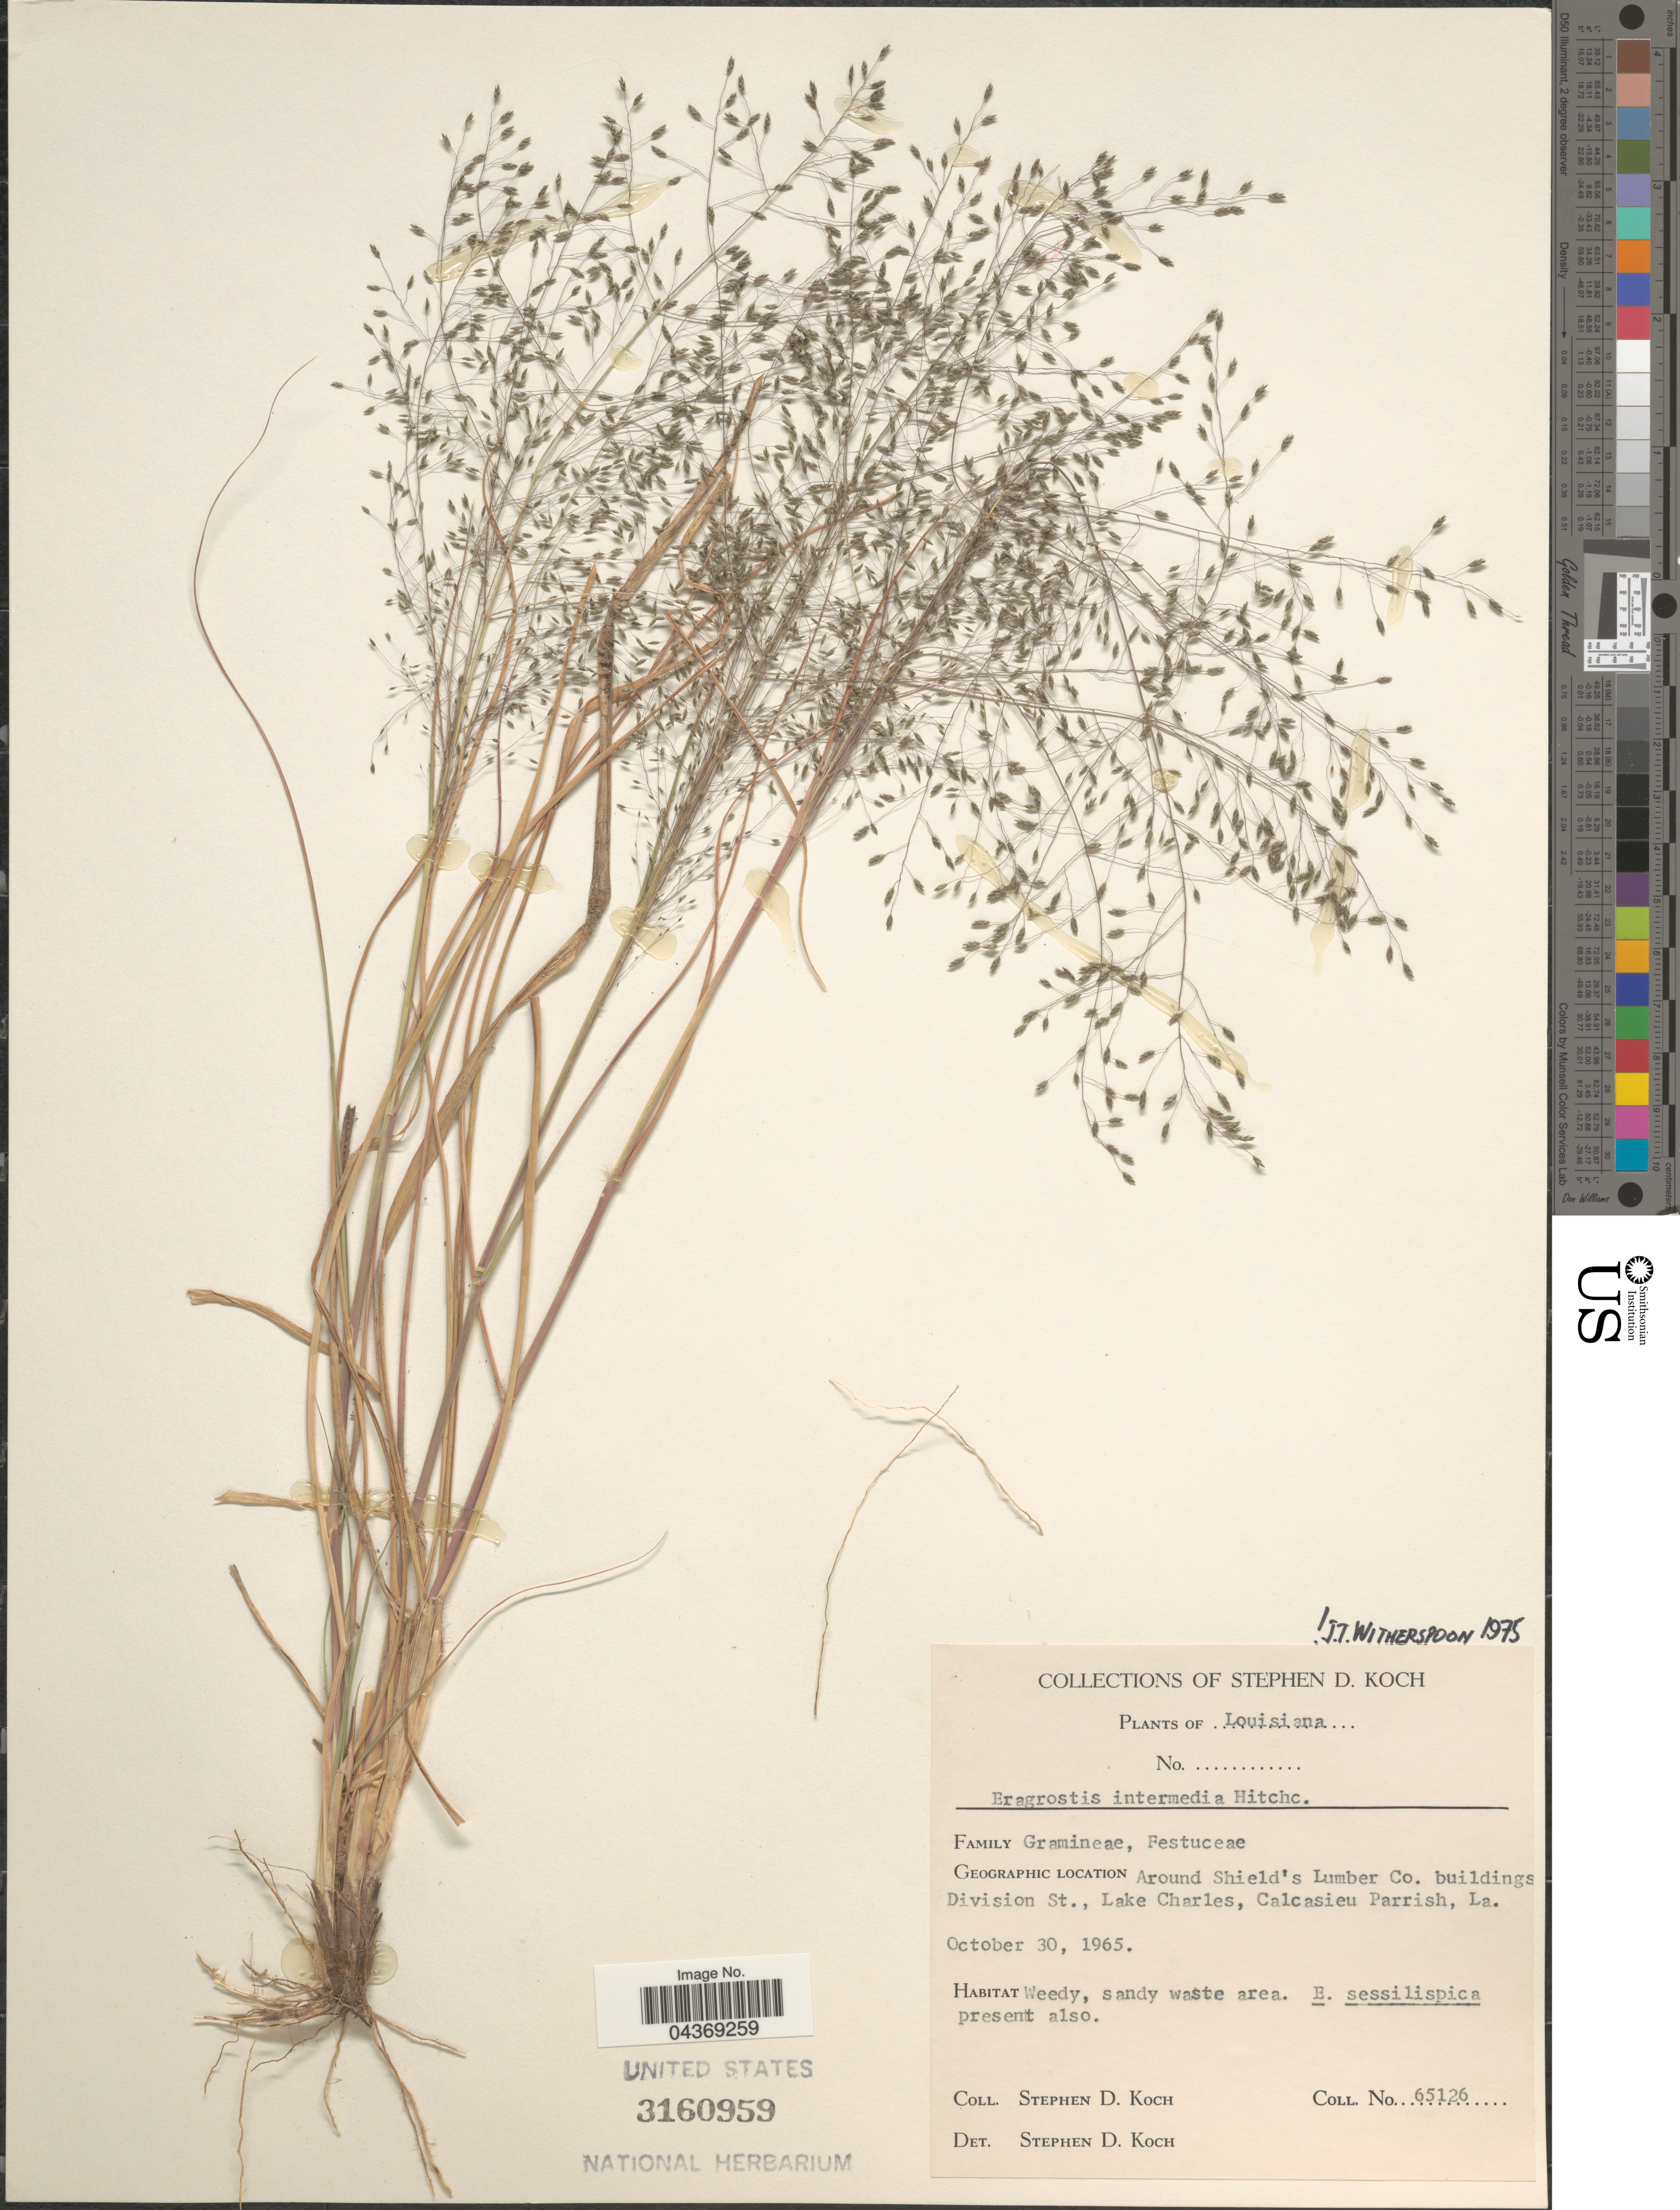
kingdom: Plantae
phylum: Tracheophyta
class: Liliopsida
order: Poales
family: Poaceae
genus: Eragrostis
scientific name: Eragrostis intermedia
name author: Hitchc.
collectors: S. D. Koch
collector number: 65126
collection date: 1965-10-30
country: United States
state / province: Louisiana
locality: Around Shield's Lumber Co. buildings Division St., Lake Charles, Calcasieu Parrish.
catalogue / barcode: US 3160959